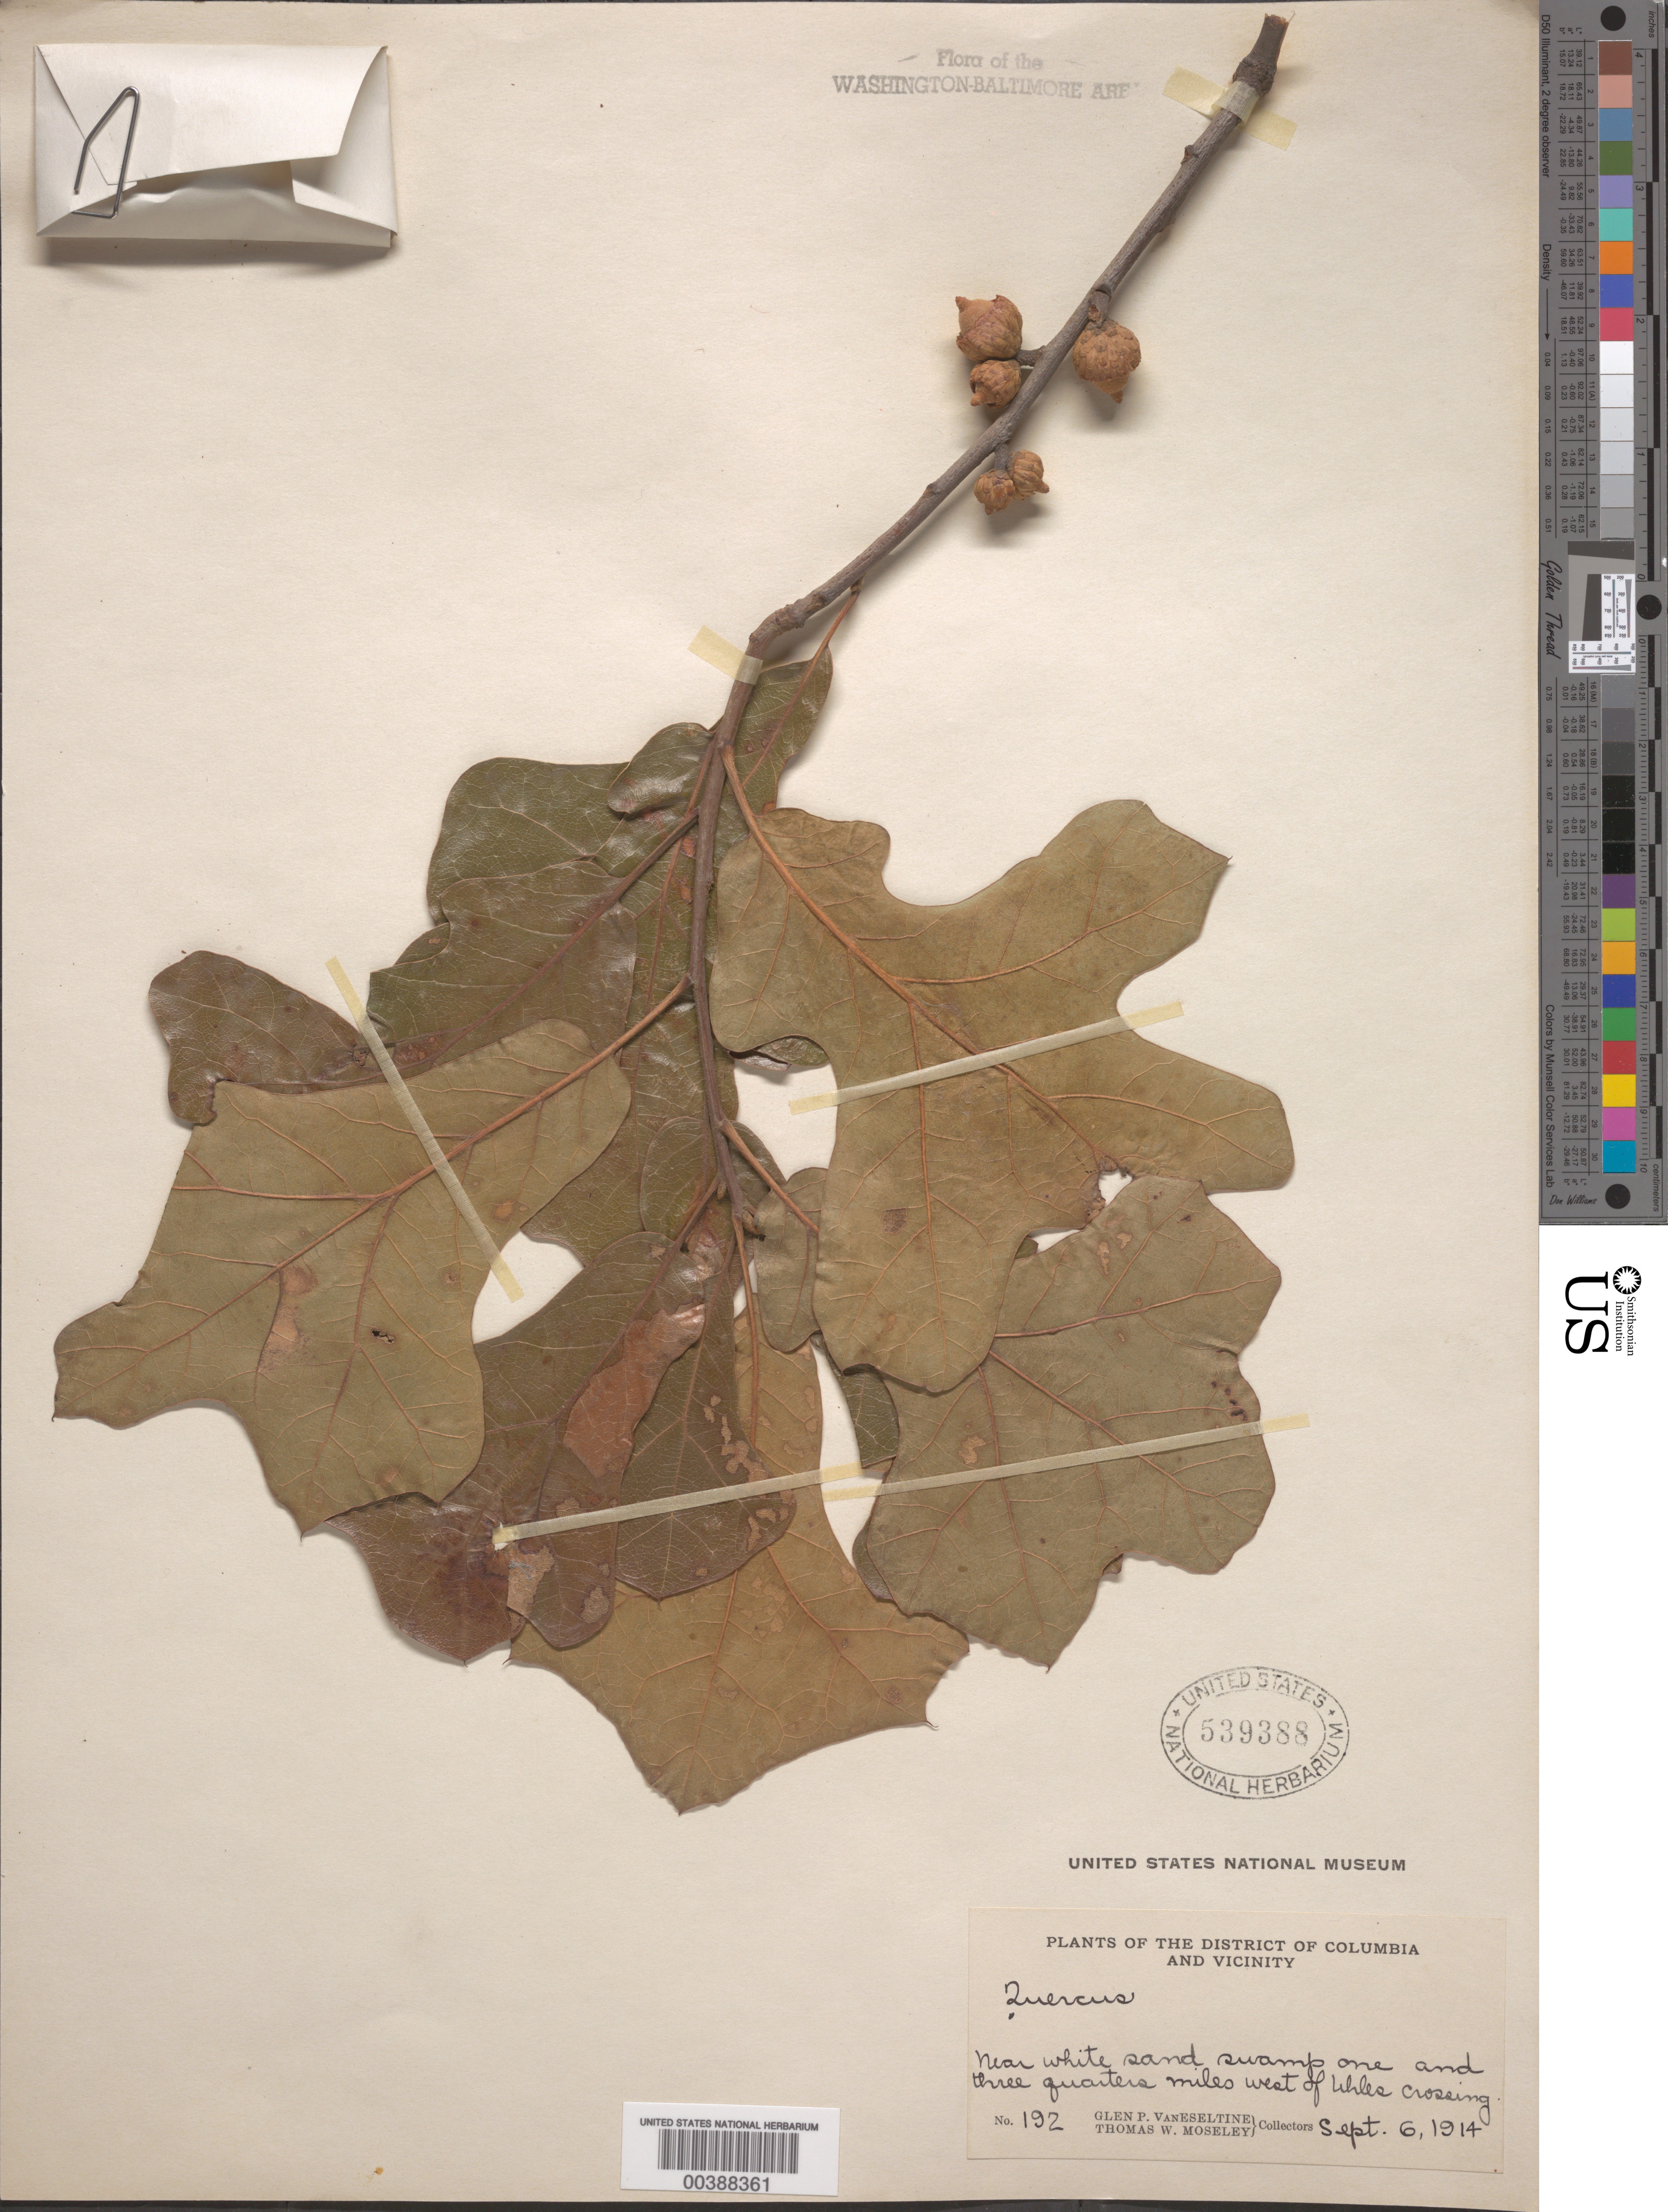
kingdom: Plantae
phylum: Tracheophyta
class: Magnoliopsida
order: Fagales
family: Fagaceae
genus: Quercus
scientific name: Quercus marilandica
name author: (L.) Münchh.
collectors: G. P. Van Eseltine & T. Moseley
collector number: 192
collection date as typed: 06 Sep 1914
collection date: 1914-09-06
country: United States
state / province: Maryland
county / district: Prince George's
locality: West of Uhles Crossing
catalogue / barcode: US 539388